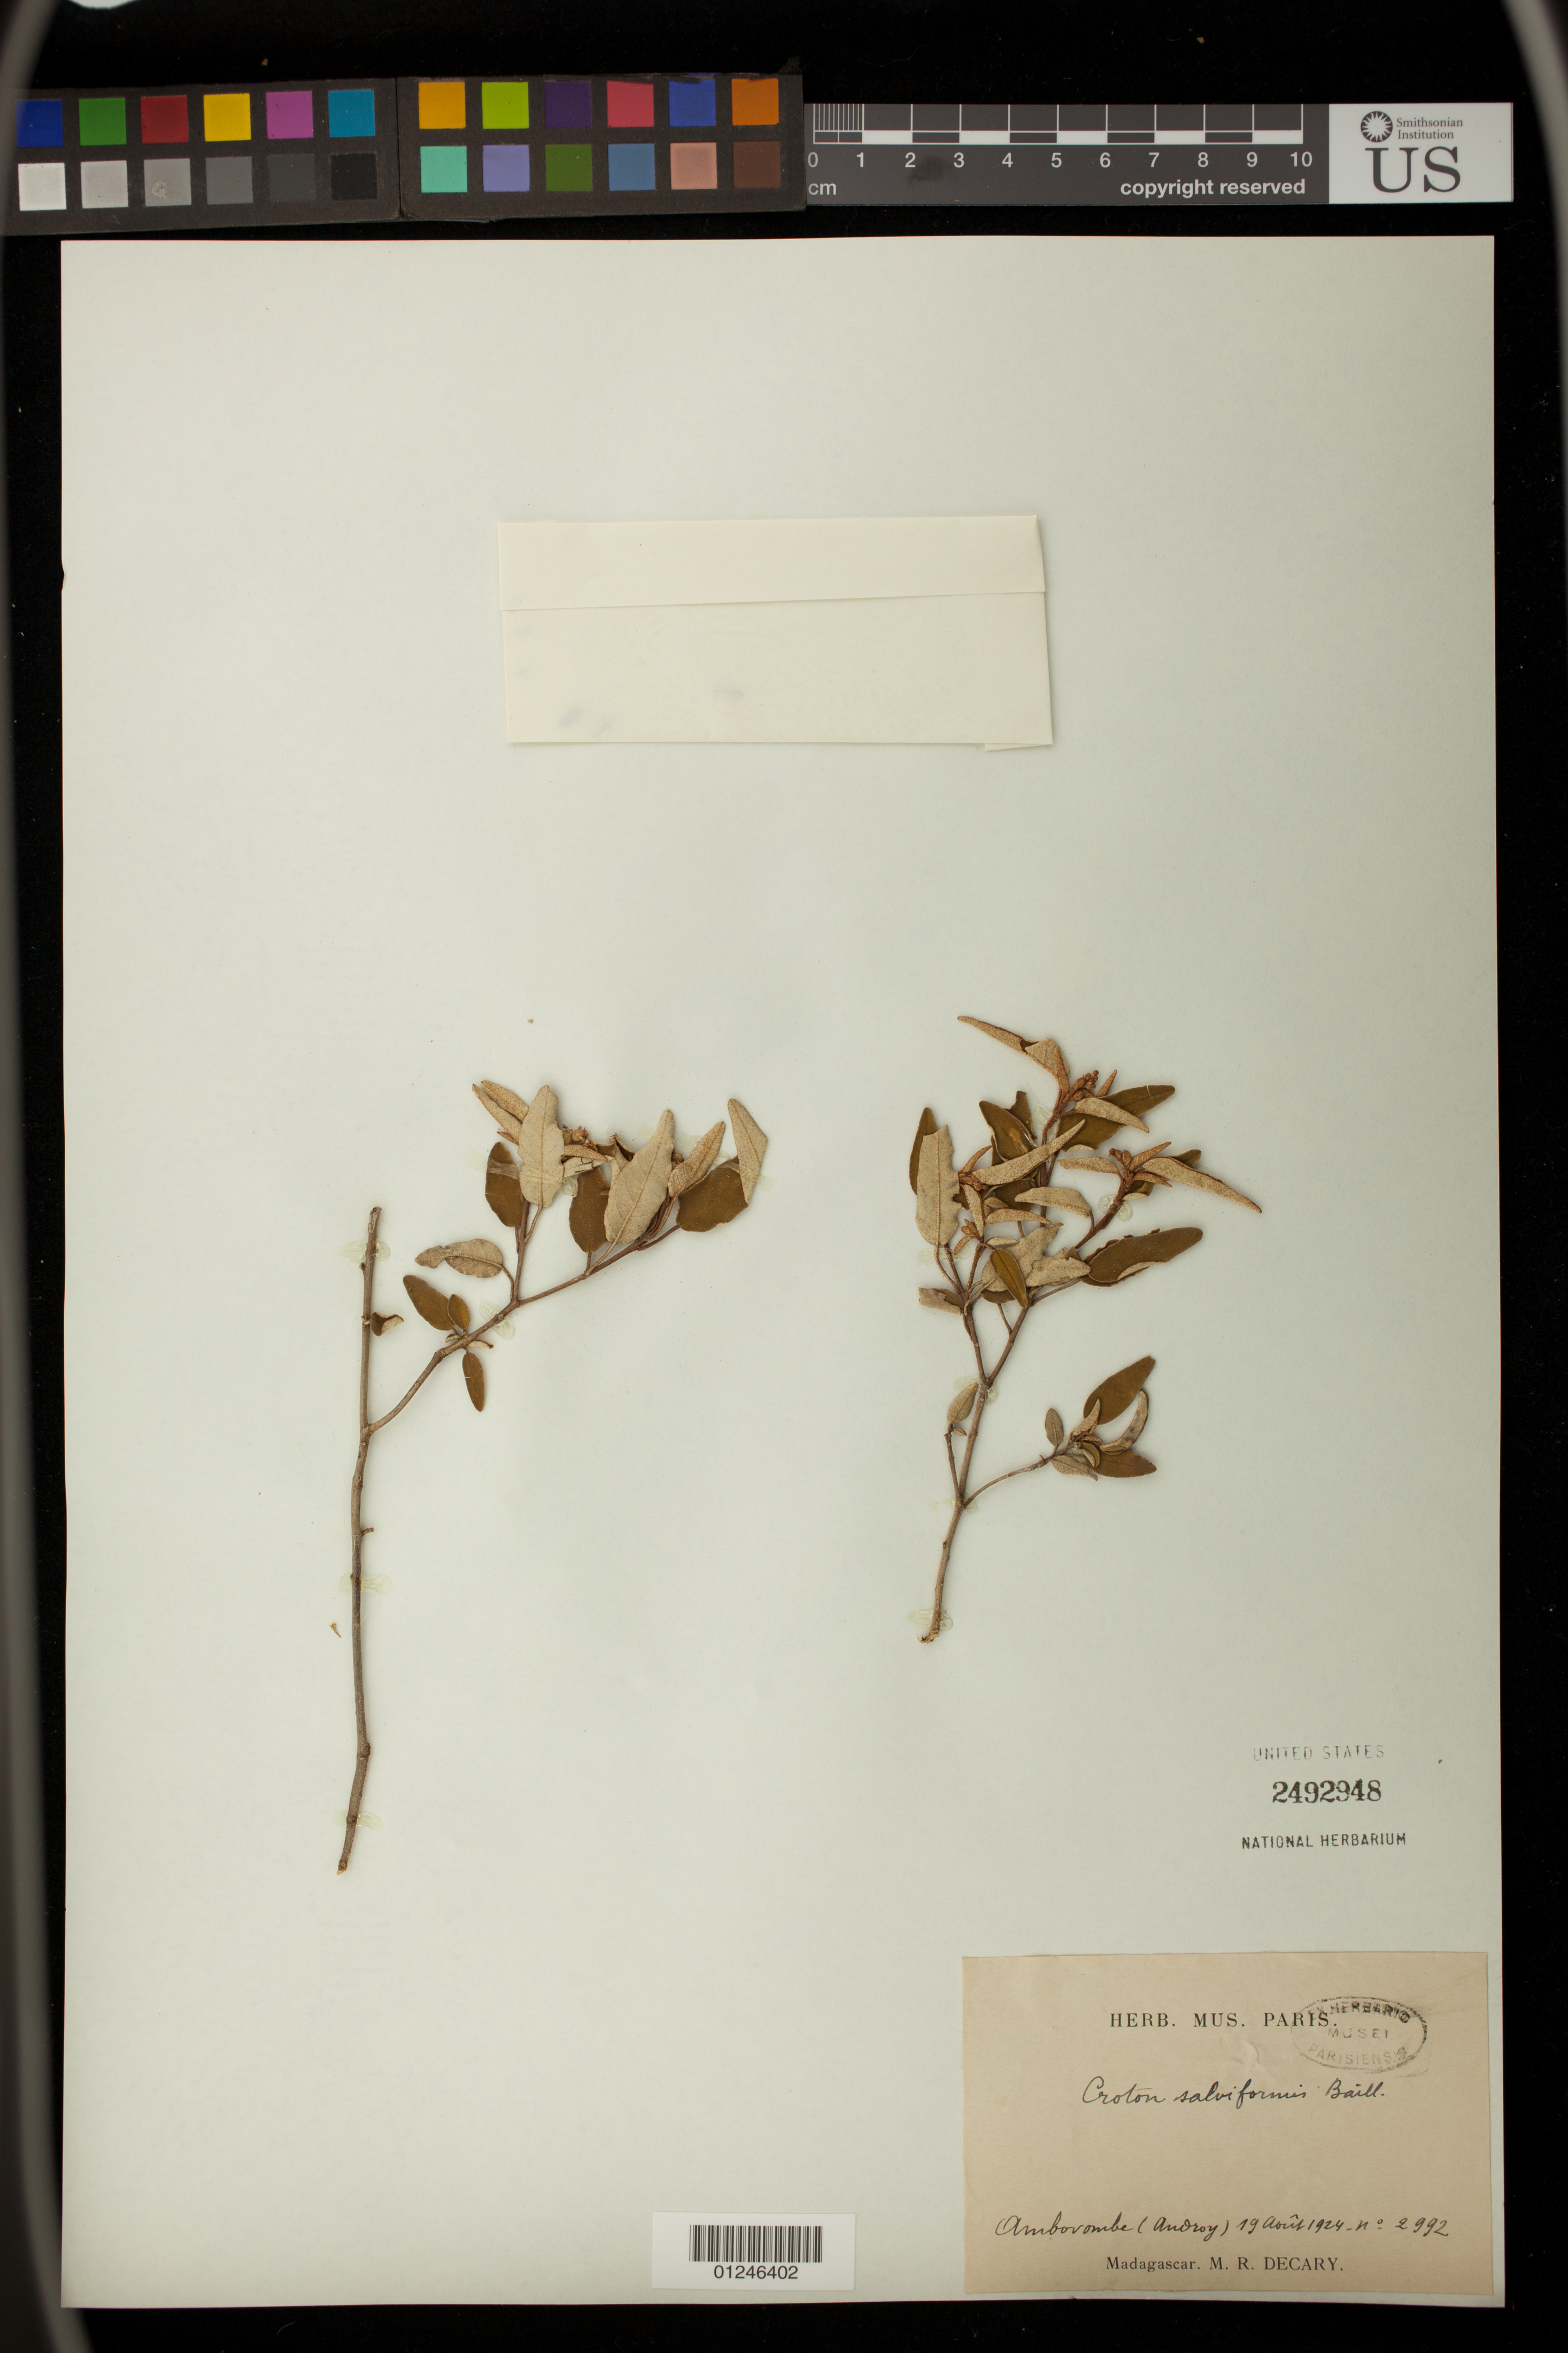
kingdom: Plantae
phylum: Tracheophyta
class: Magnoliopsida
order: Malpighiales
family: Euphorbiaceae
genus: Croton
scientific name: Croton salviformis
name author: Baill.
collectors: R. Decary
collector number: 2992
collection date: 1924-08-19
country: Madagascar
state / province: Androy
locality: Ambovombe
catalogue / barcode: US 2492948